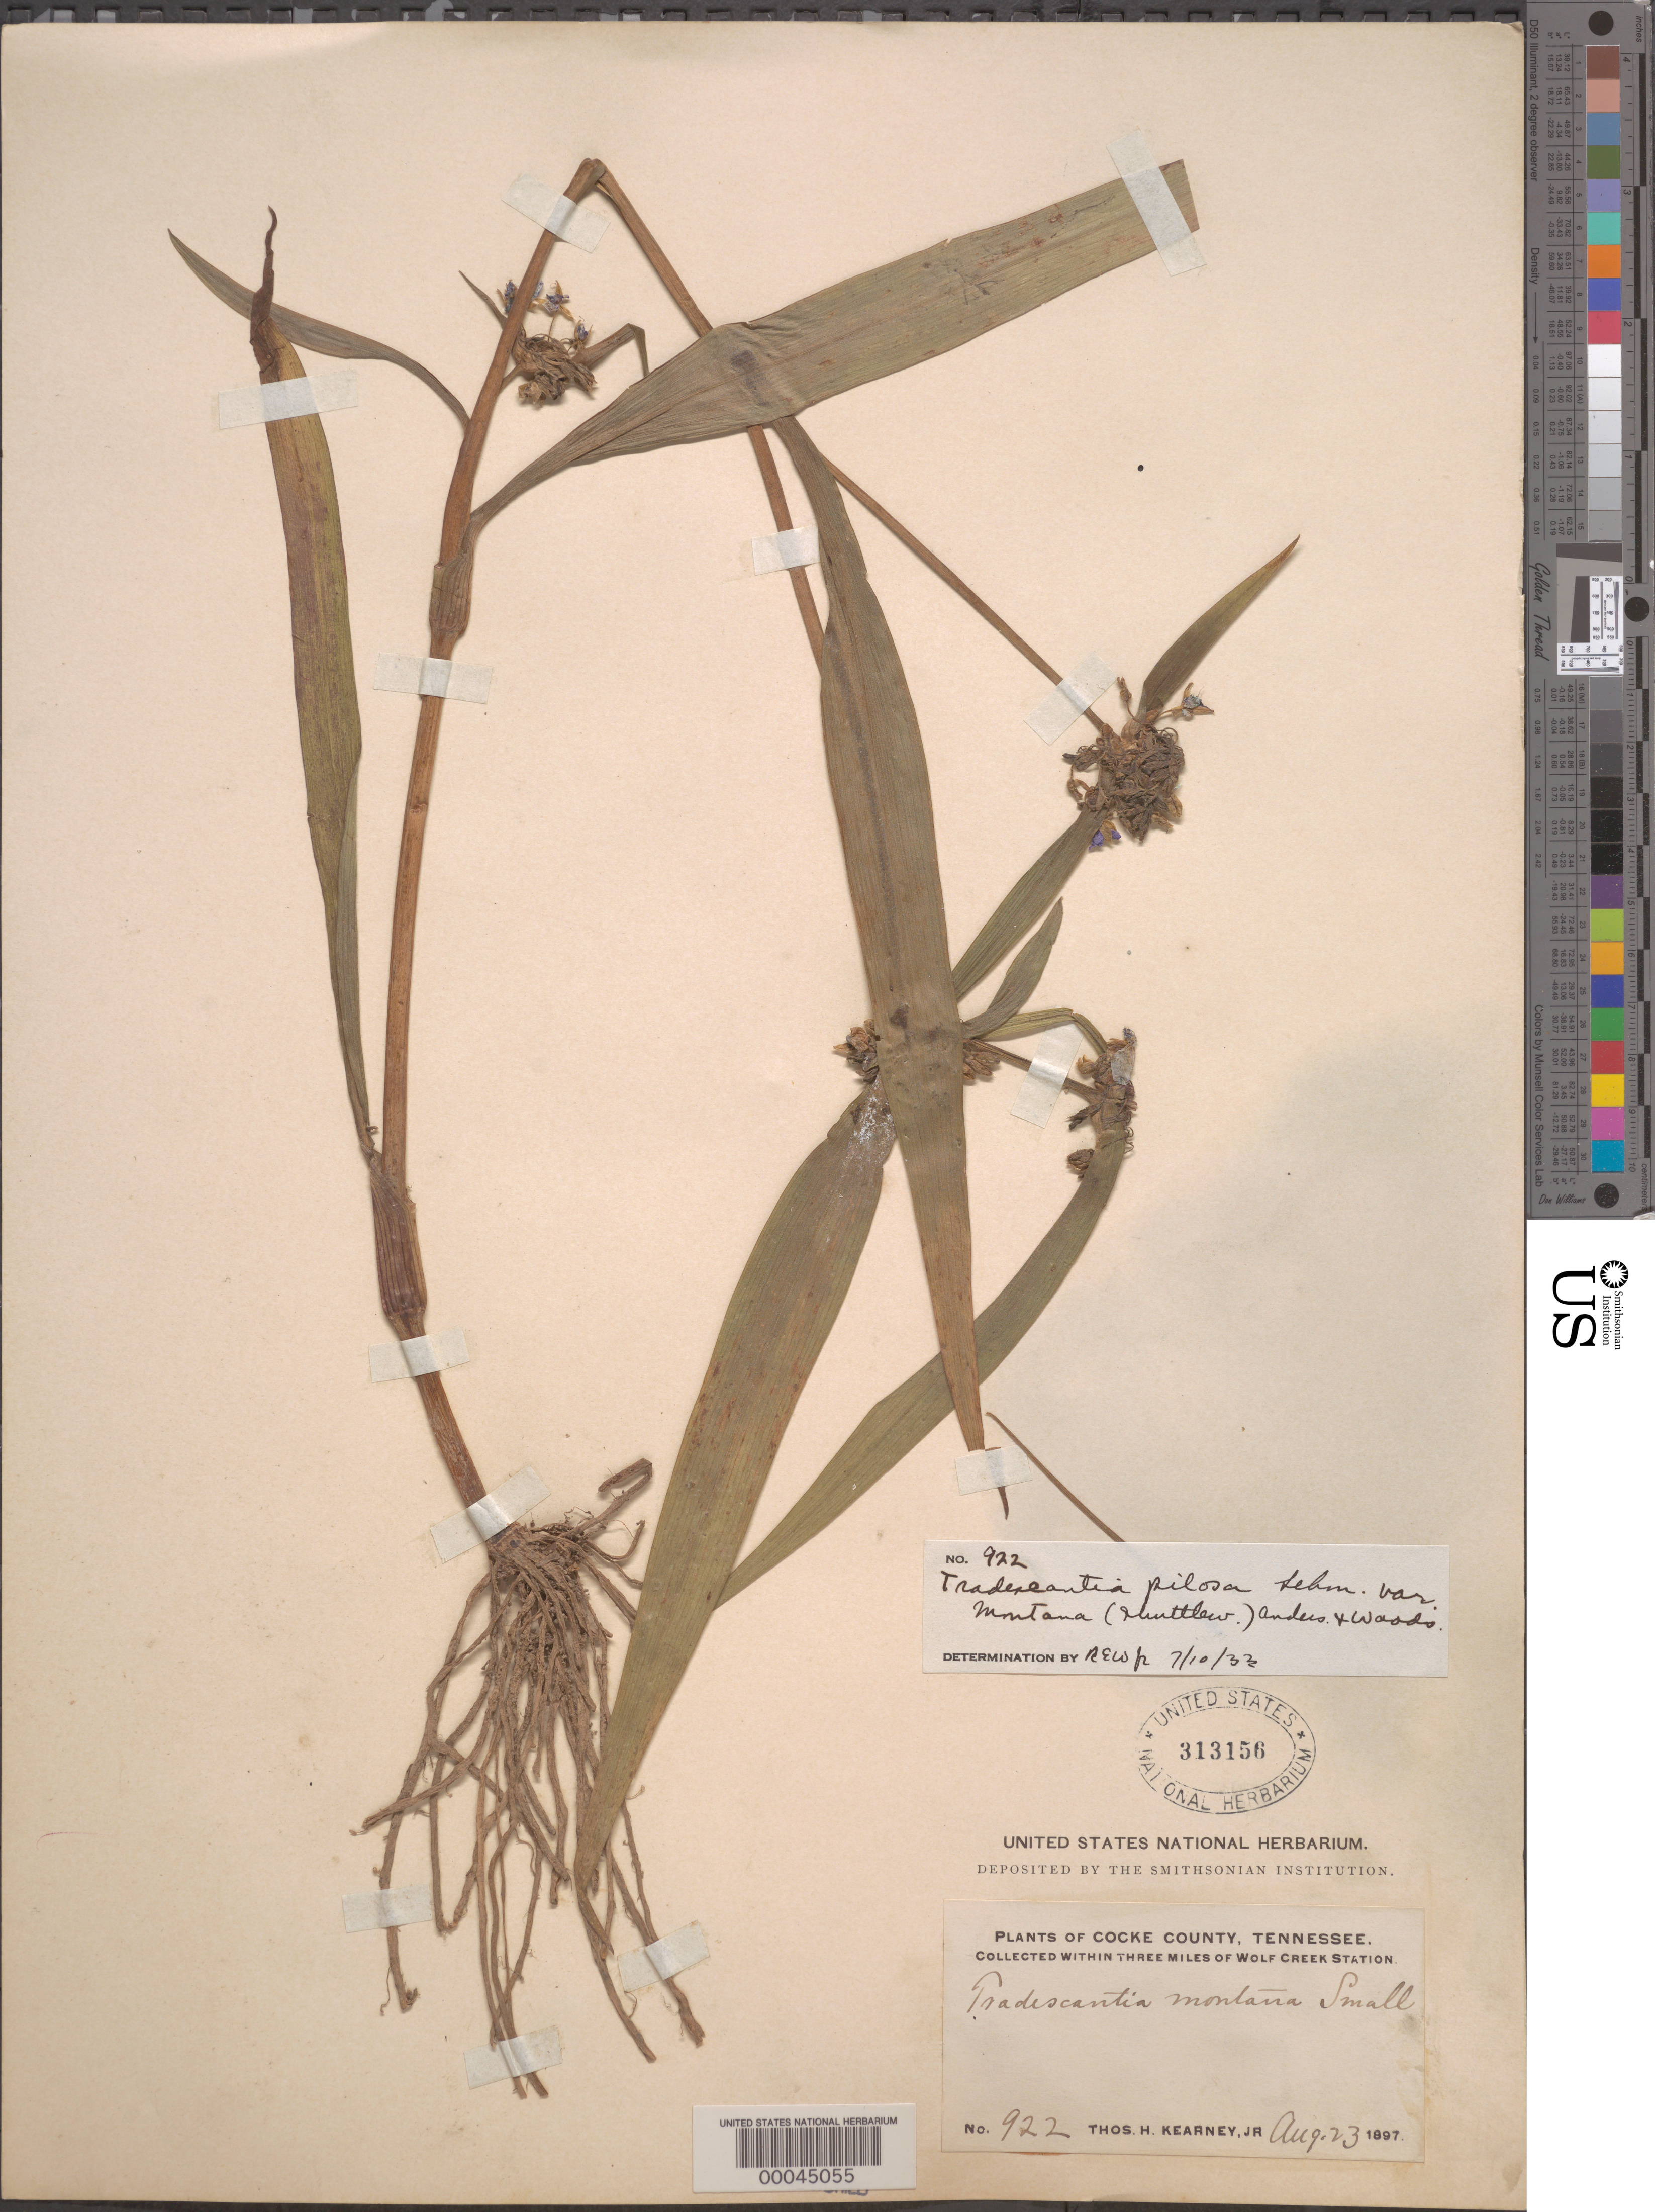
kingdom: Plantae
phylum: Tracheophyta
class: Liliopsida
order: Commelinales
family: Commelinaceae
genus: Tradescantia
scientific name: Tradescantia subaspera var. montana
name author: (Shuttlew. ex Small & Vail) E.S. Anderson & Woodson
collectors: T. H. Kearney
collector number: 922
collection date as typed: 23 Aug 1897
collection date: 1897-08-23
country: United States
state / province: Tennessee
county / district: Cocke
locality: Near wolf creek station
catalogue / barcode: US 313156